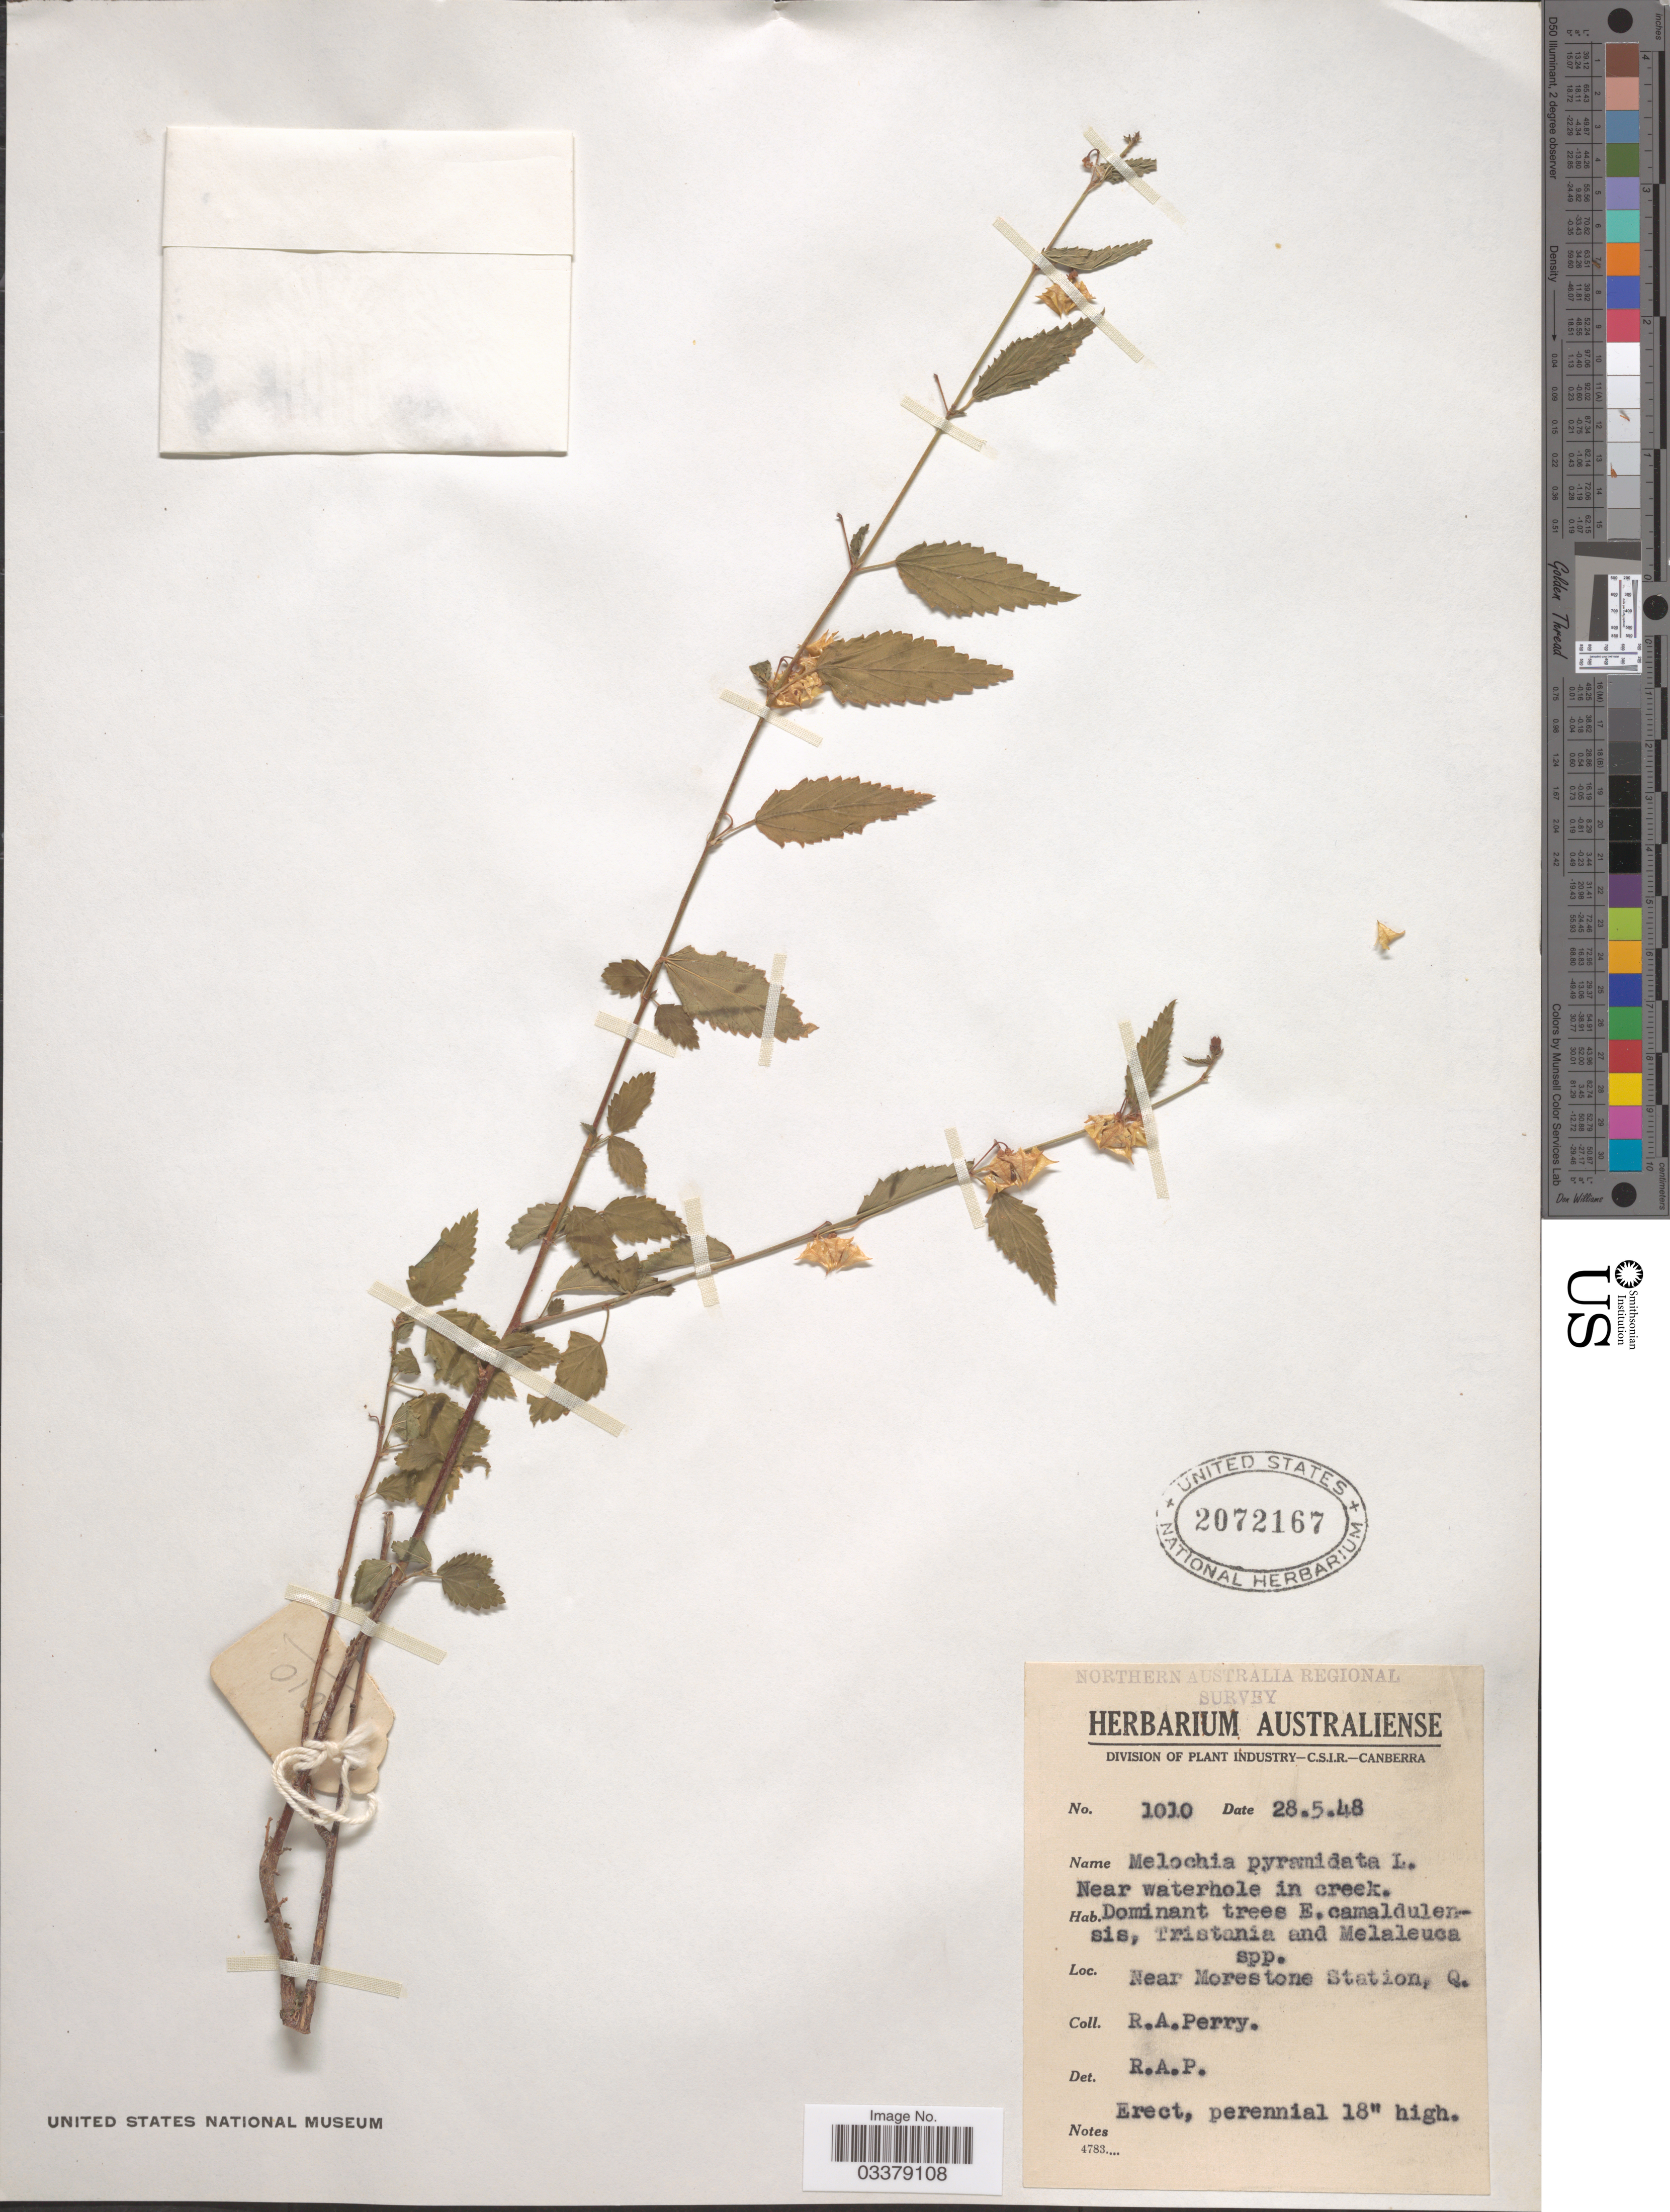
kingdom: Plantae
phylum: Tracheophyta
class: Magnoliopsida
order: Malvales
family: Malvaceae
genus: Melochia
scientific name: Melochia pyramidata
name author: L.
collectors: Perry, R. A.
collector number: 1010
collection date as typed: Transcribed d/m/y: 28/5/48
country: Australia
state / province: Queensland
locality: Near Morestone Station.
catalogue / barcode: US 2072167